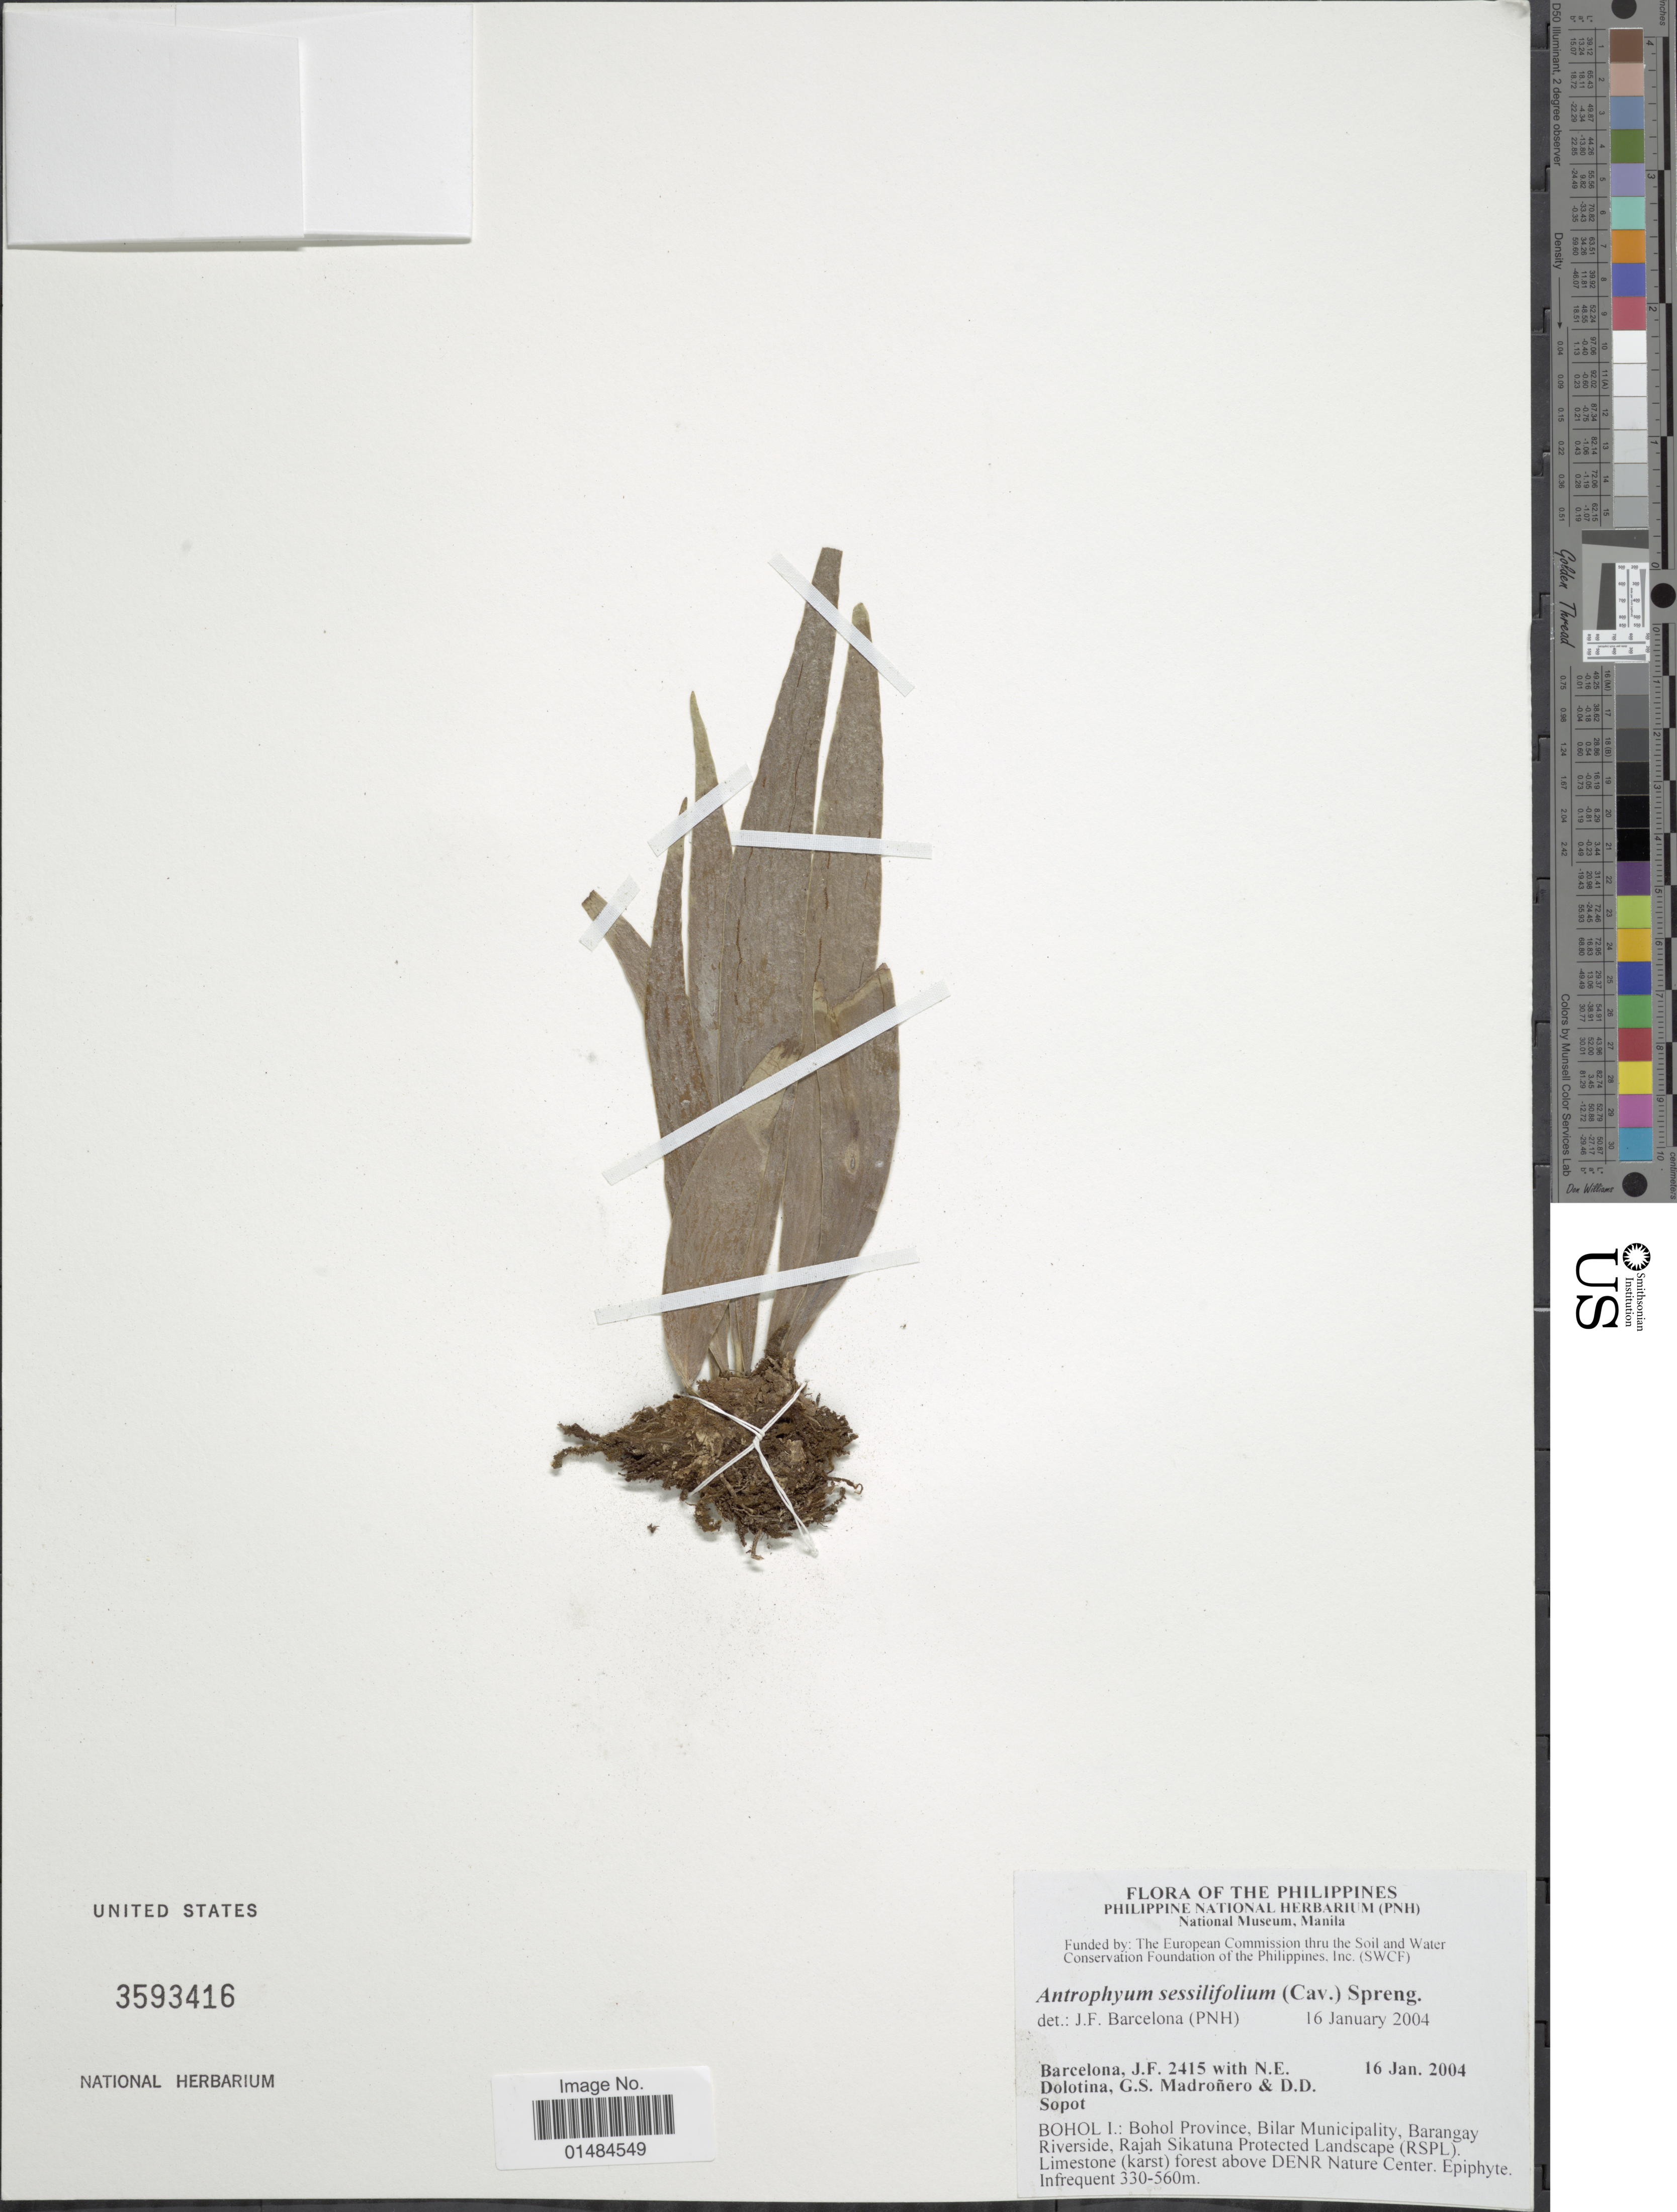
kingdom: Plantae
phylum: Tracheophyta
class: Polypodiopsida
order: Polypodiales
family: Pteridaceae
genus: Antrophyum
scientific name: Antrophyum sessilifolium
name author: (Cav.) A. Spreng.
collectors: J. F. Barcelona, N. Dolotina, G. Madroñero & D. Sopot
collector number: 2415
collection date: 2004-01-16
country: Philippines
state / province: Central Visayas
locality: Bohil I.: Bohol Province, Bilar Municipality, Barangay Riverside, Rajah Sikatuna Protected Landscape (RSPL)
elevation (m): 330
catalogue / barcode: US 3593416